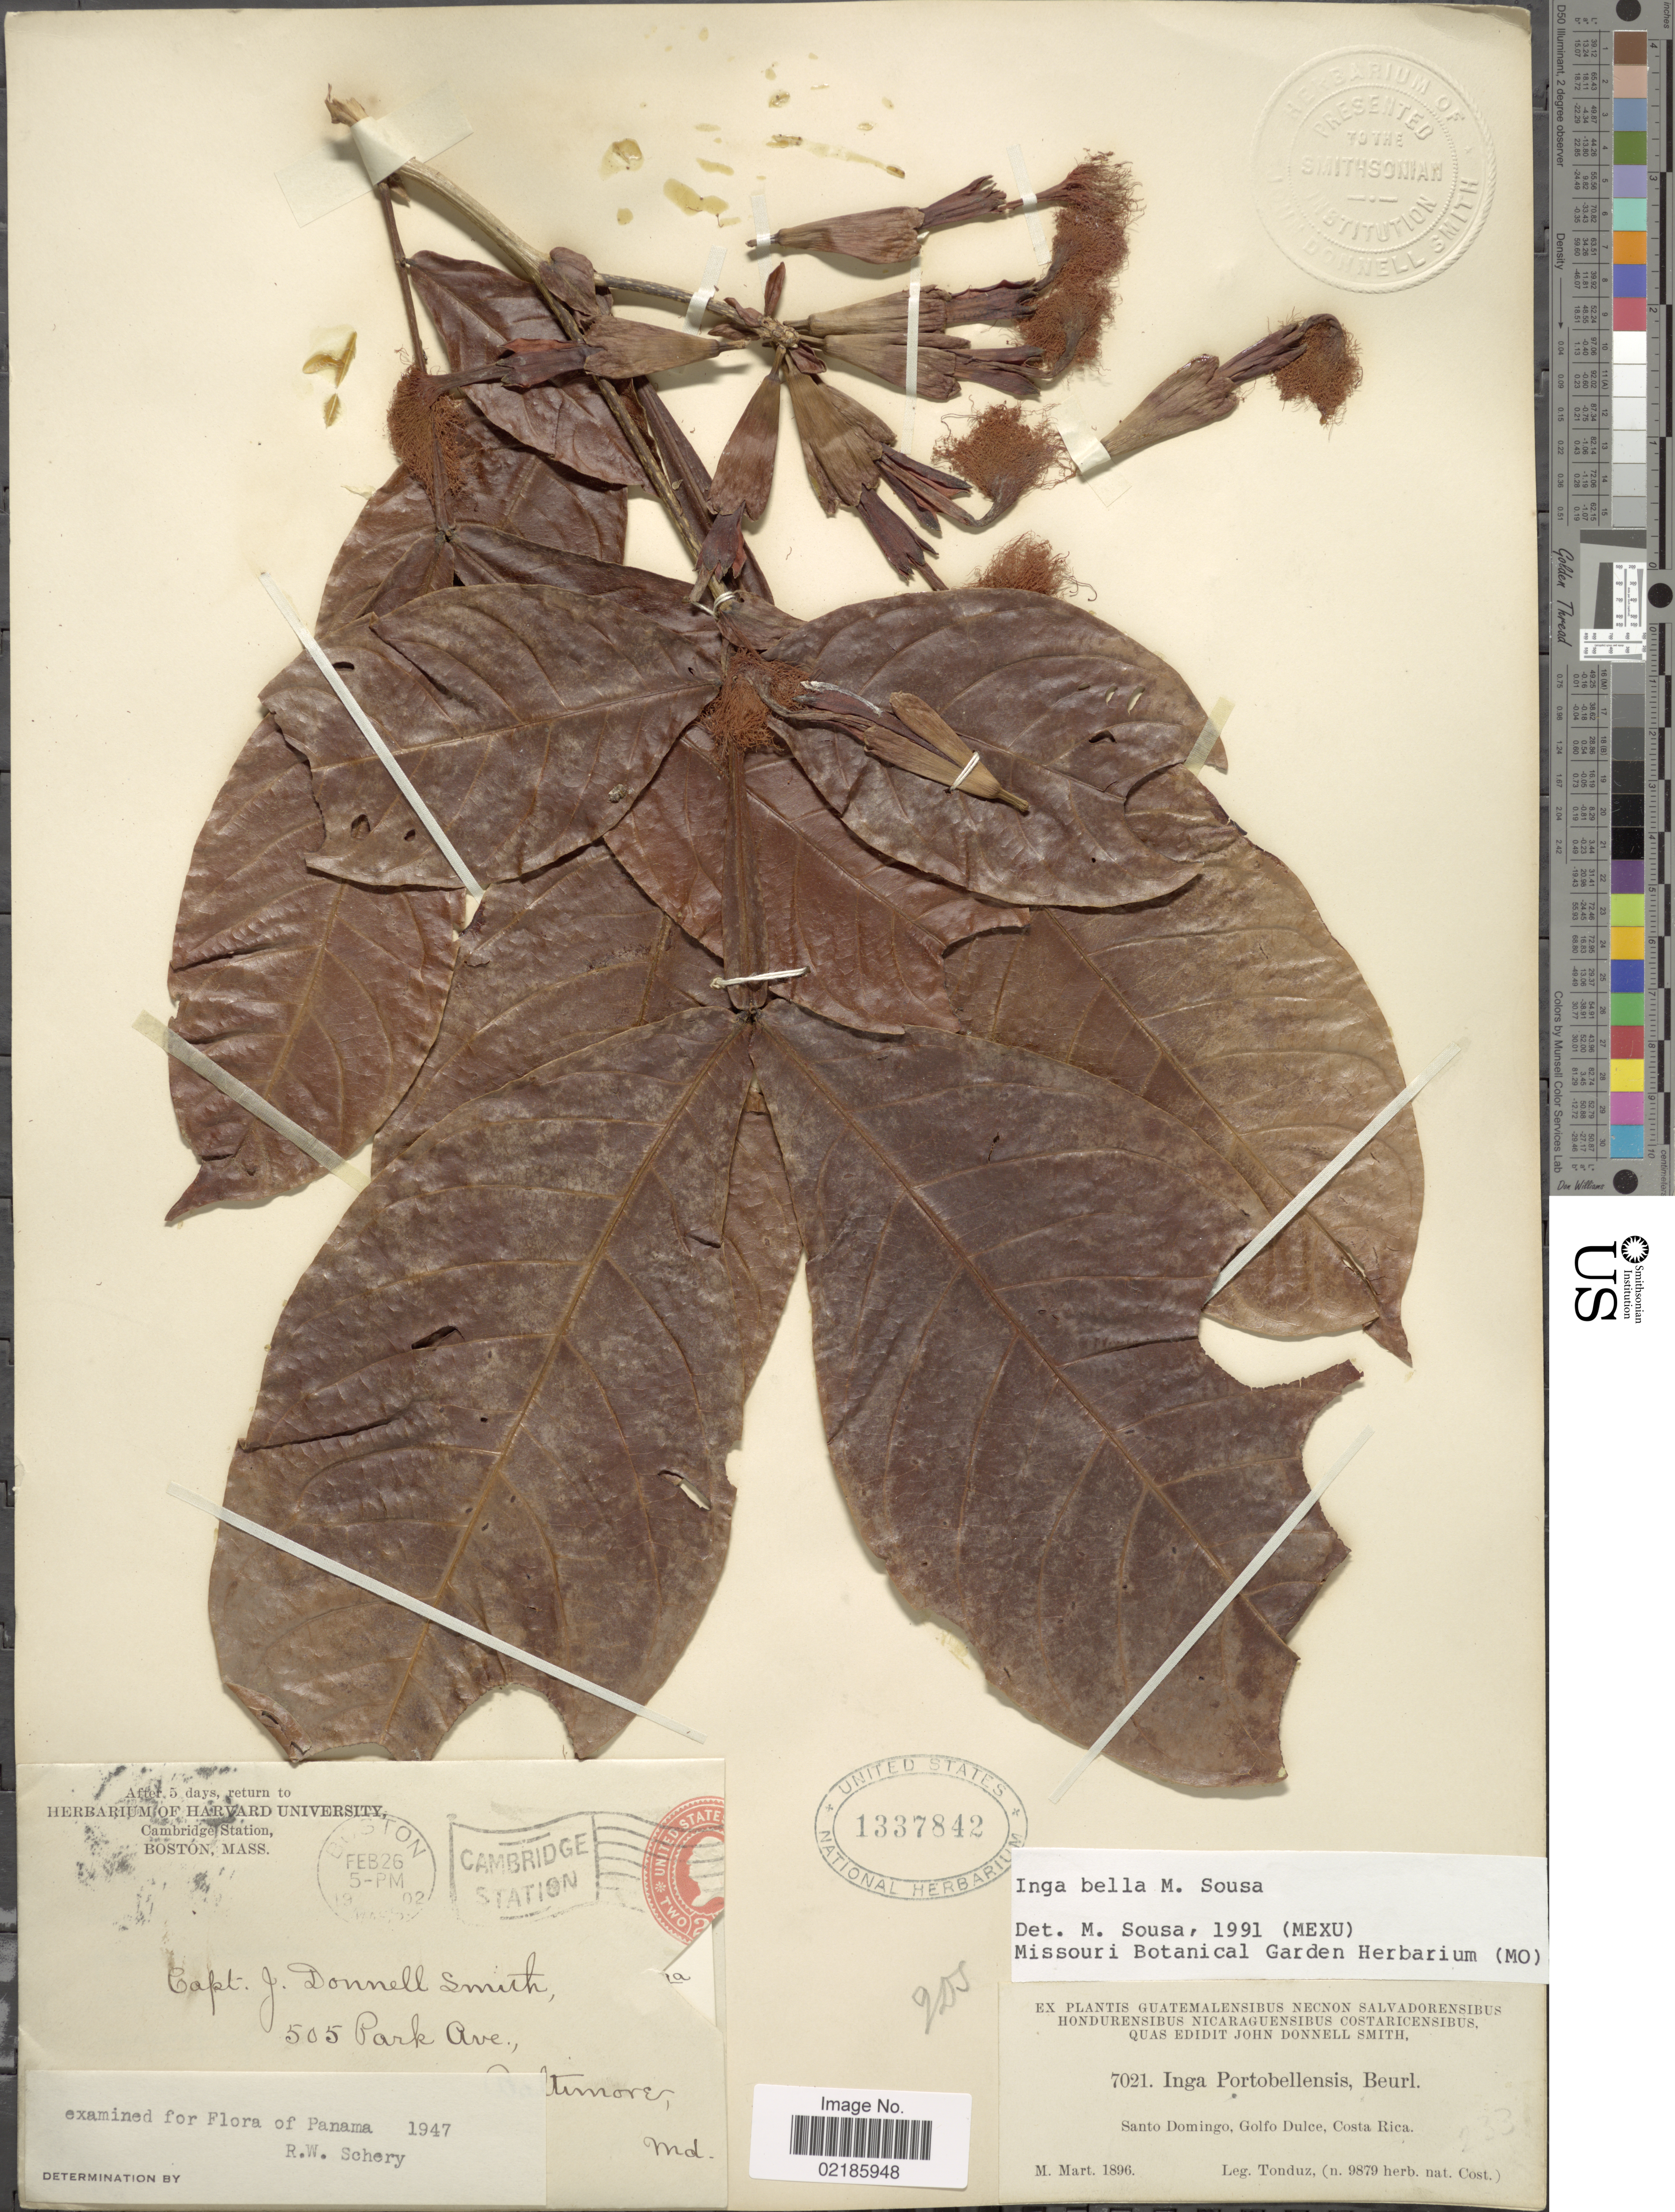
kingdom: Plantae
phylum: Tracheophyta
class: Magnoliopsida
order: Fabales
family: Fabaceae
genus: Inga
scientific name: Inga bella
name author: M. Sousa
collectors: A. Tonduz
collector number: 9879 herb. nat.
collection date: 1896-03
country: Costa Rica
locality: Santo Domingo, Golfo Dulce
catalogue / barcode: US 1337842